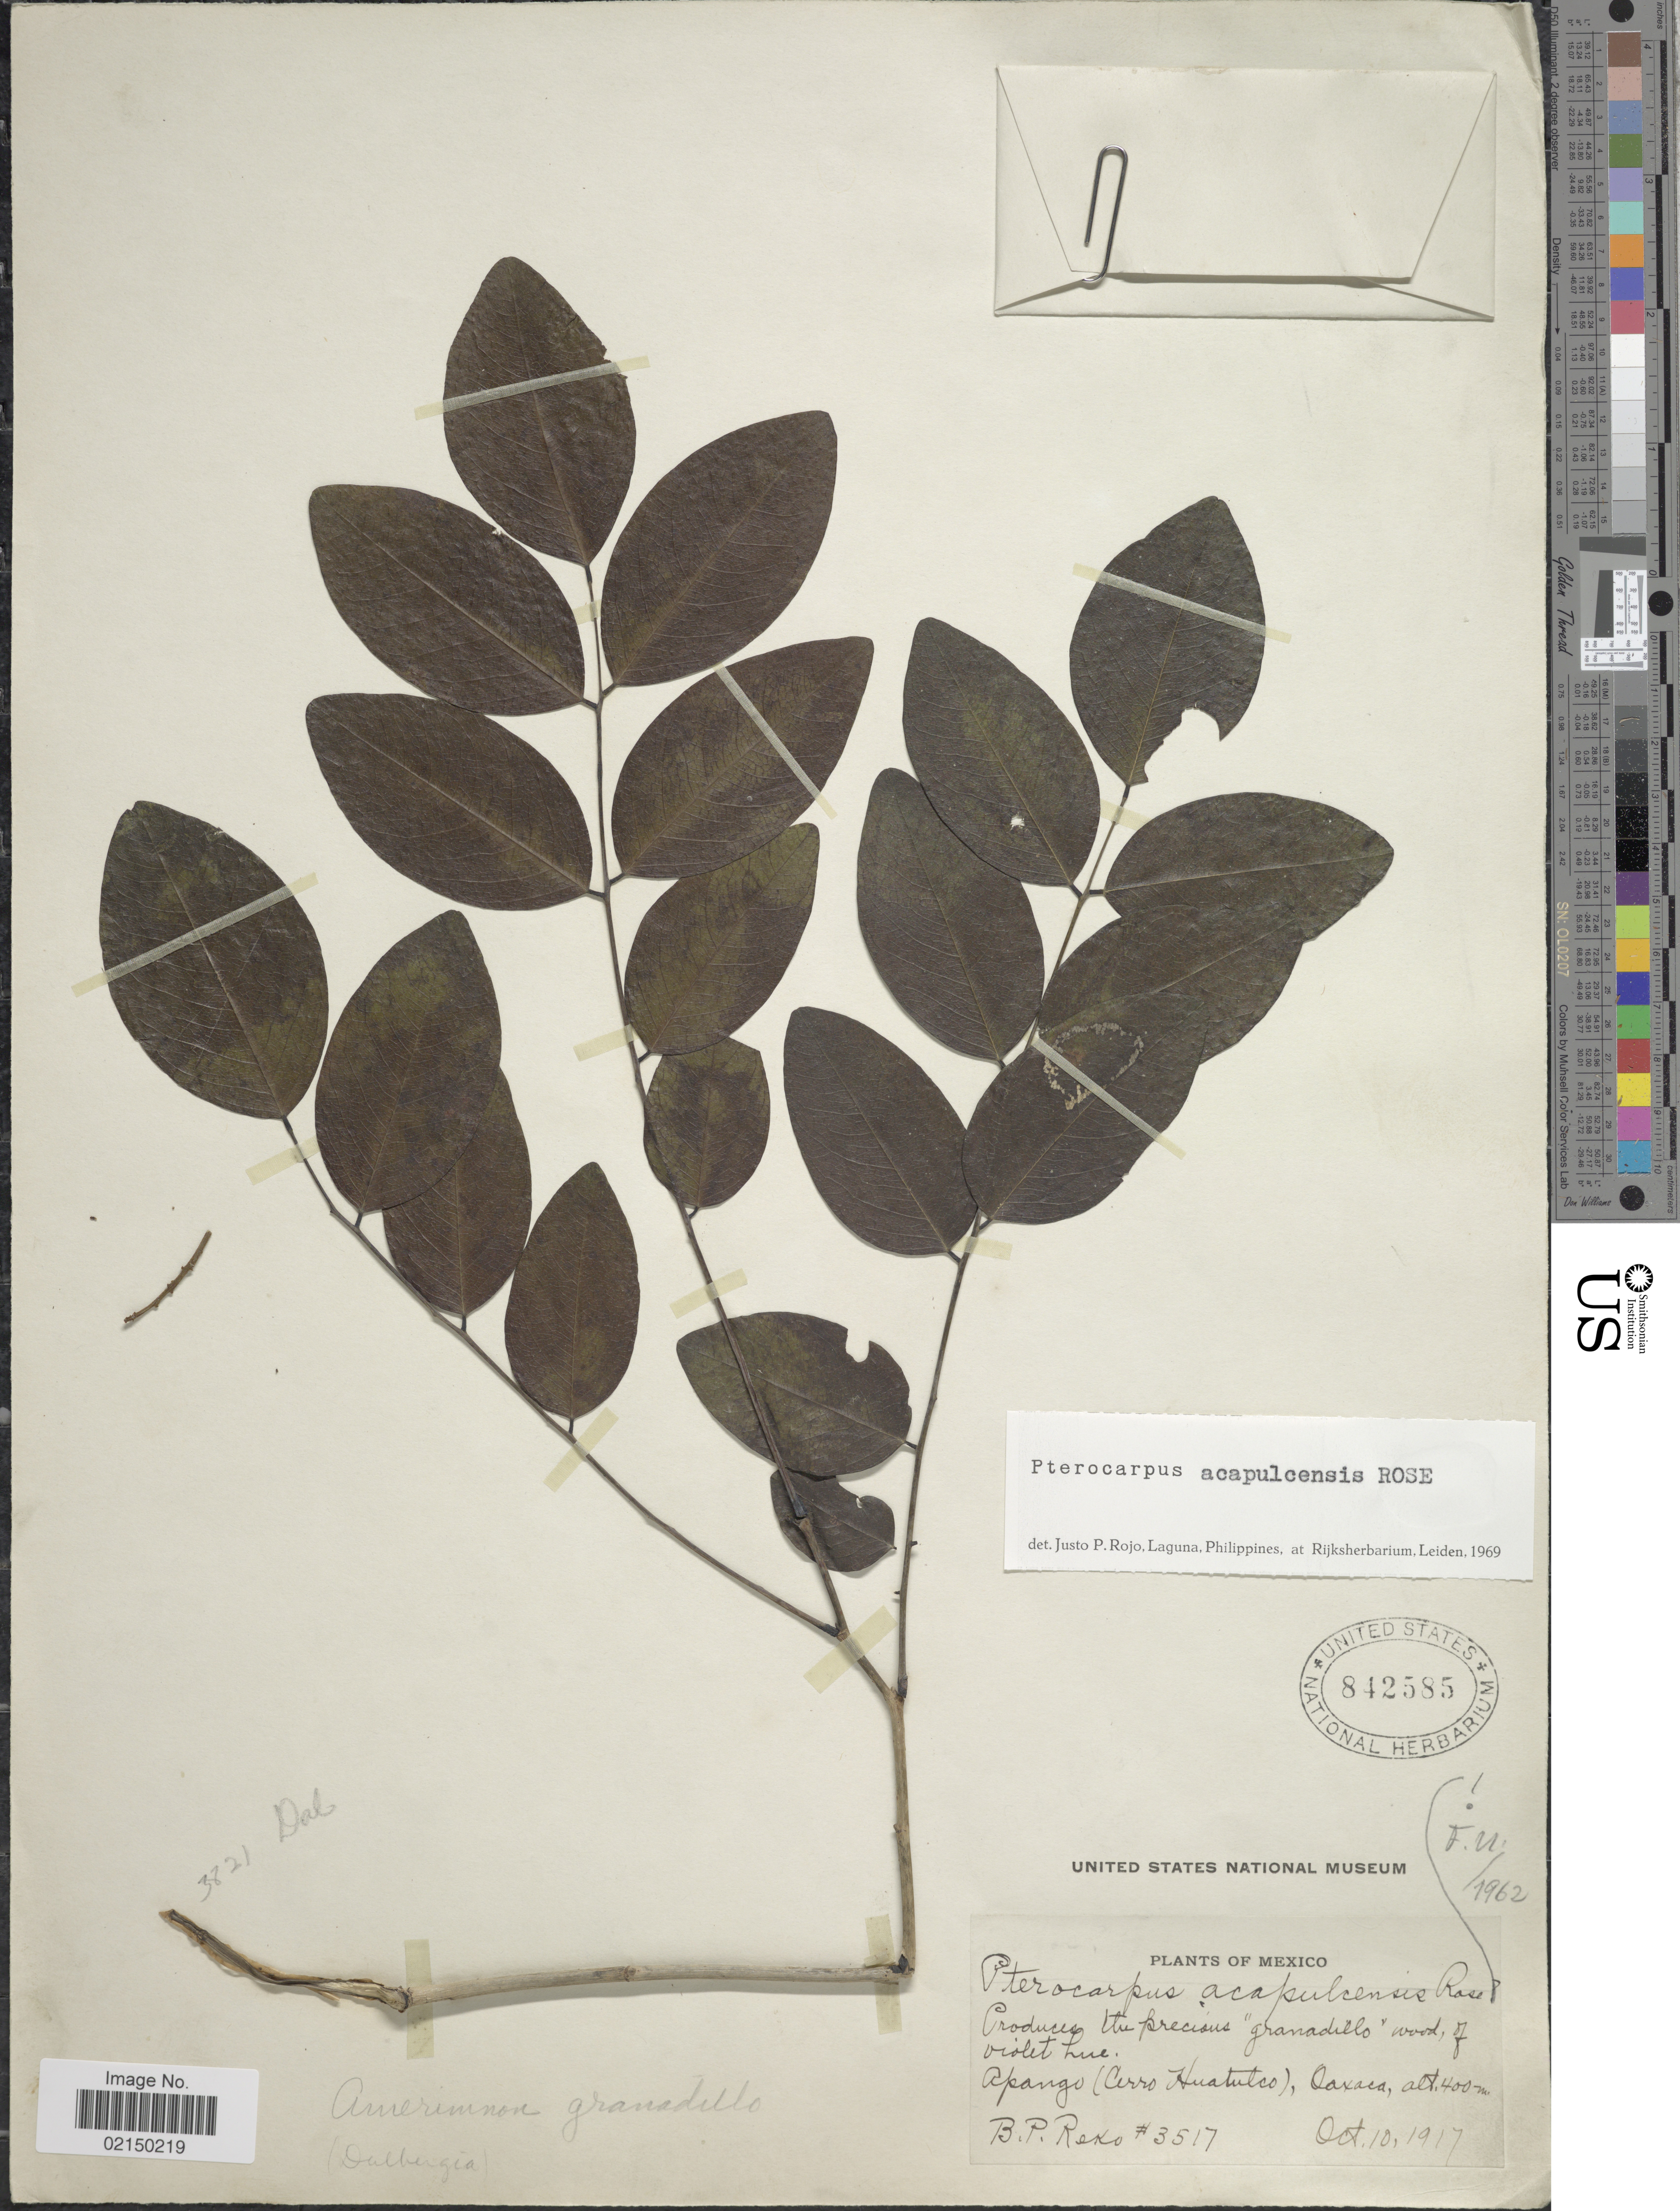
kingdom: Plantae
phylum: Tracheophyta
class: Magnoliopsida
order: Fabales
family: Fabaceae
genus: Pterocarpus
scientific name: Pterocarpus acapulcensis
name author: Rose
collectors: B. P. Reko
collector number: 3517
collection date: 1917-10-10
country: Mexico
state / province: Oaxaca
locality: Apango (Cerro Huatulco)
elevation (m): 400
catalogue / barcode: US 842585